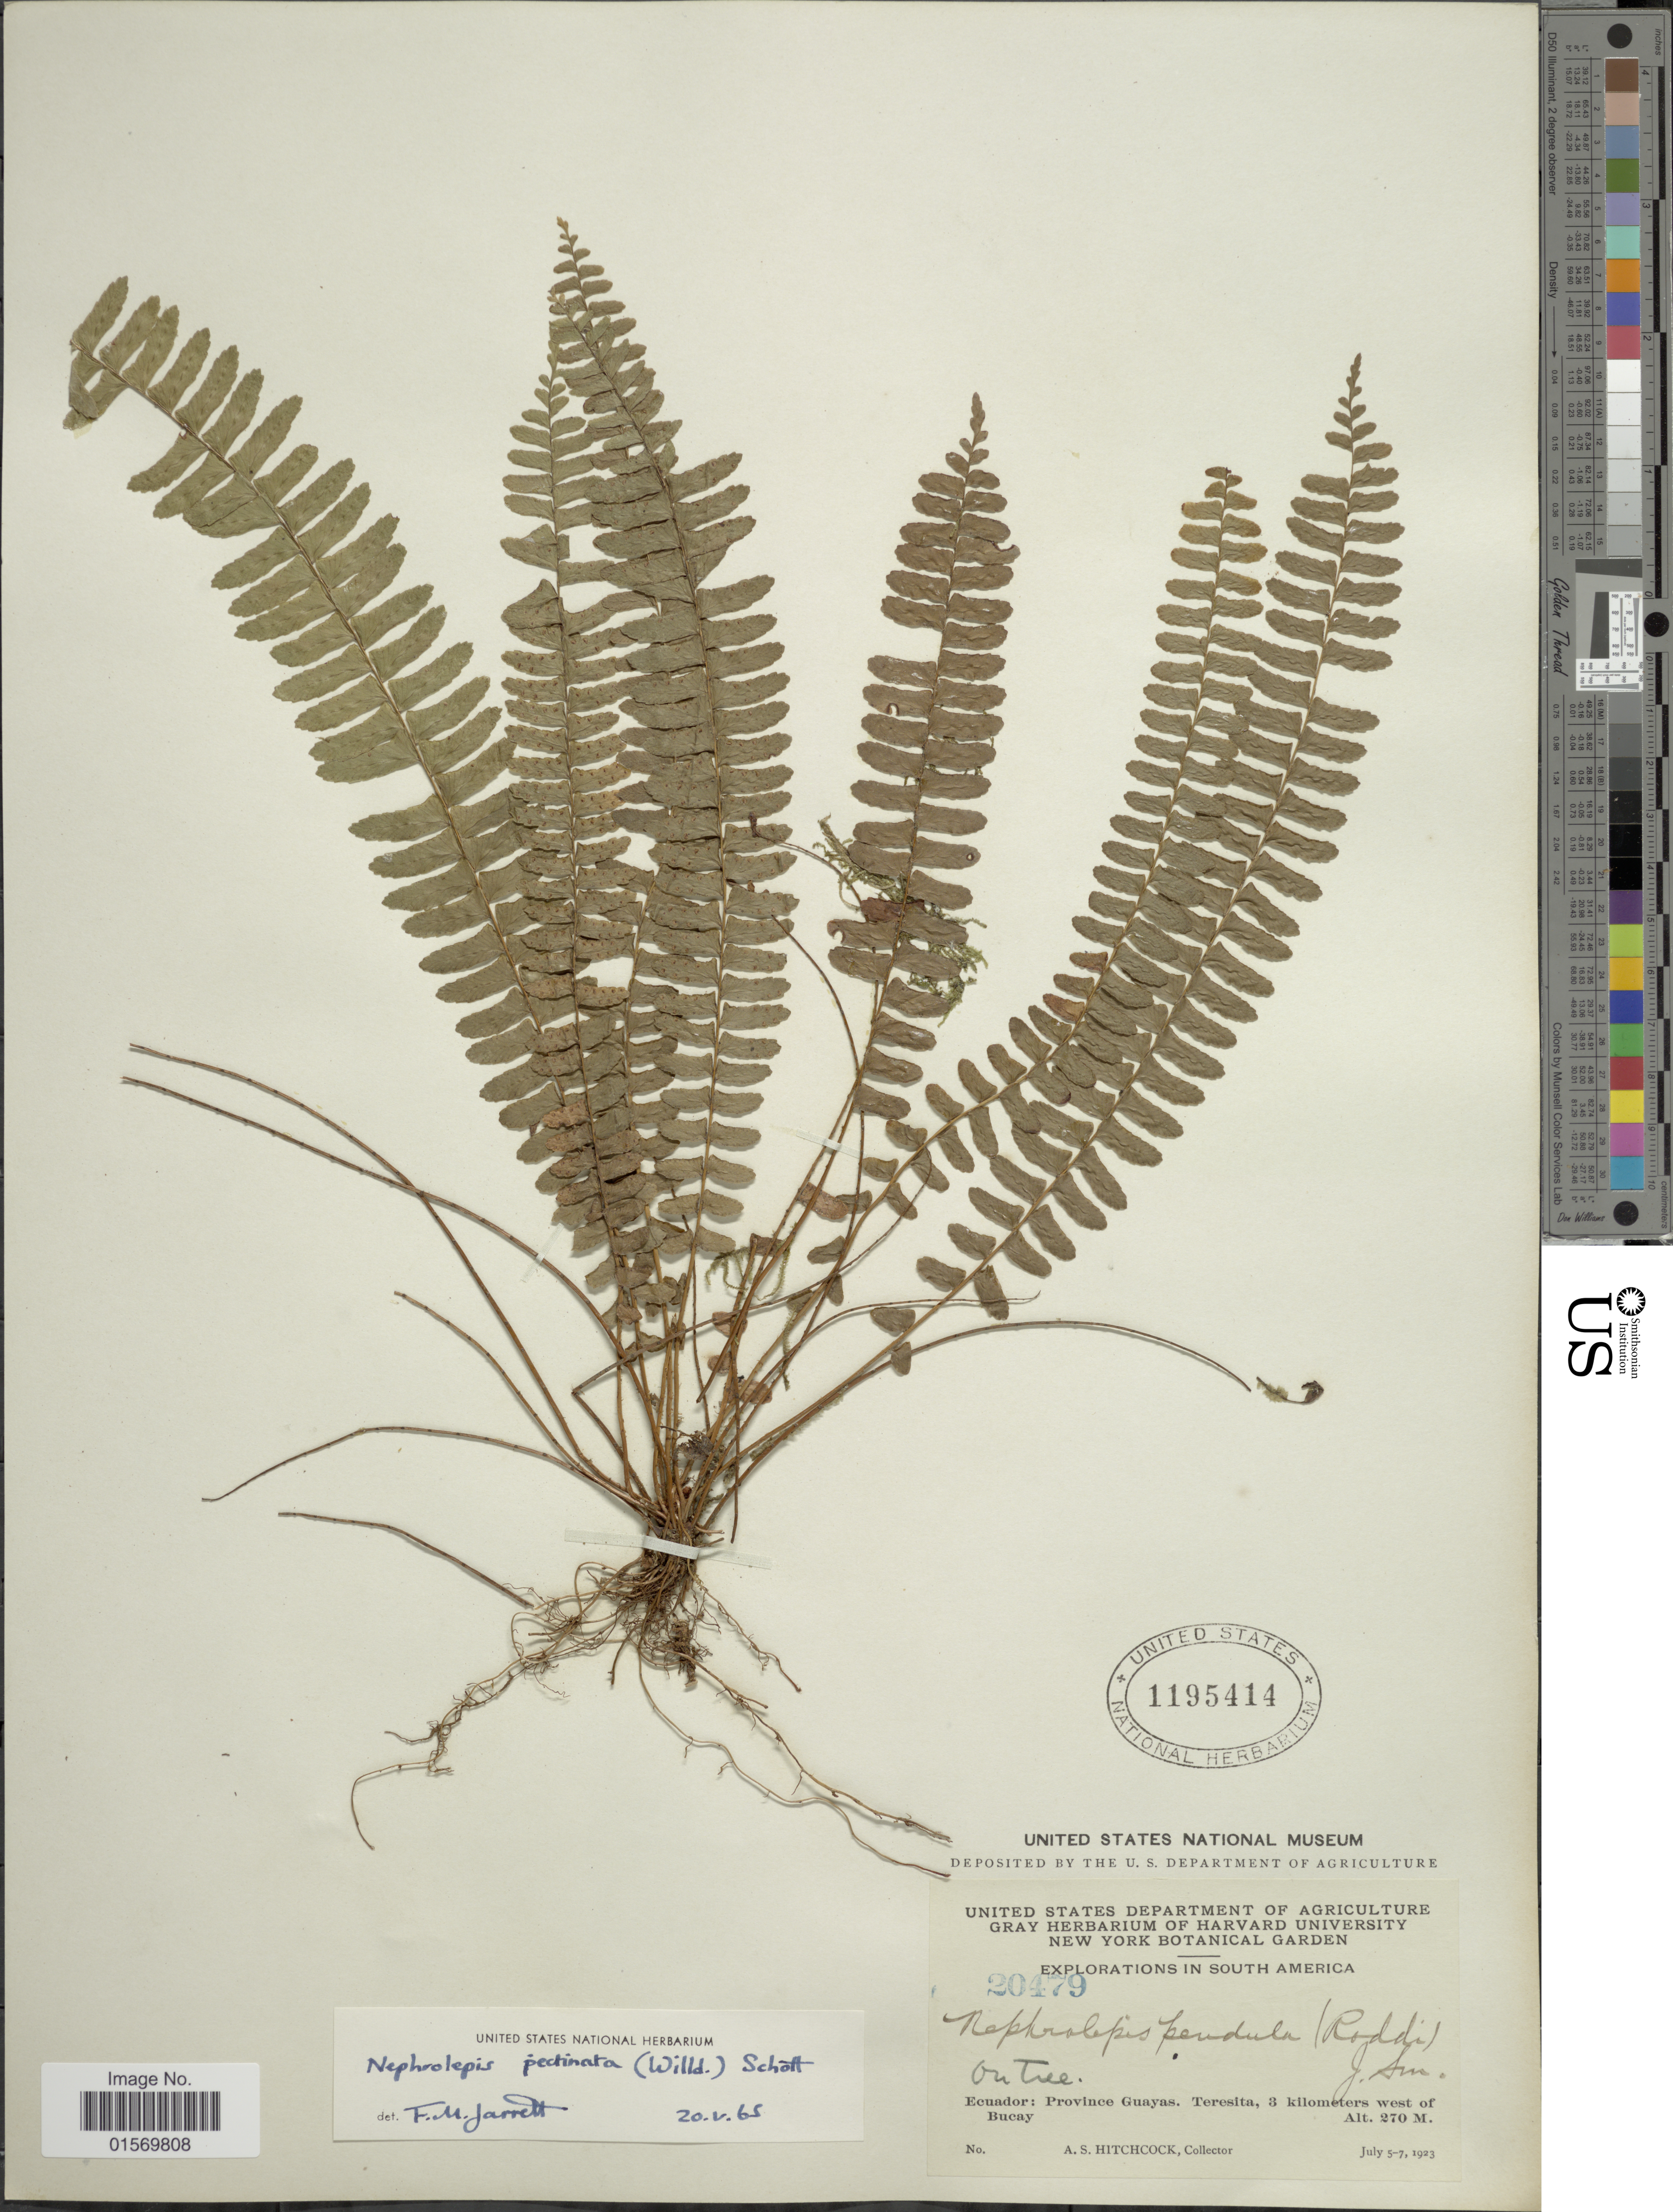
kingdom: Plantae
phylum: Tracheophyta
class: Polypodiopsida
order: Polypodiales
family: Nephrolepidaceae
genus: Nephrolepis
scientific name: Nephrolepis pectinata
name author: (Willd.) Schott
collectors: A. S. Hitchcock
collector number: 20479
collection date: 1923-07-05/1923-07-07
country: Ecuador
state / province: Guayas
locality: Teresita, 3 kilometers west of Bucay.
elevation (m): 270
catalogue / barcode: US 1195414